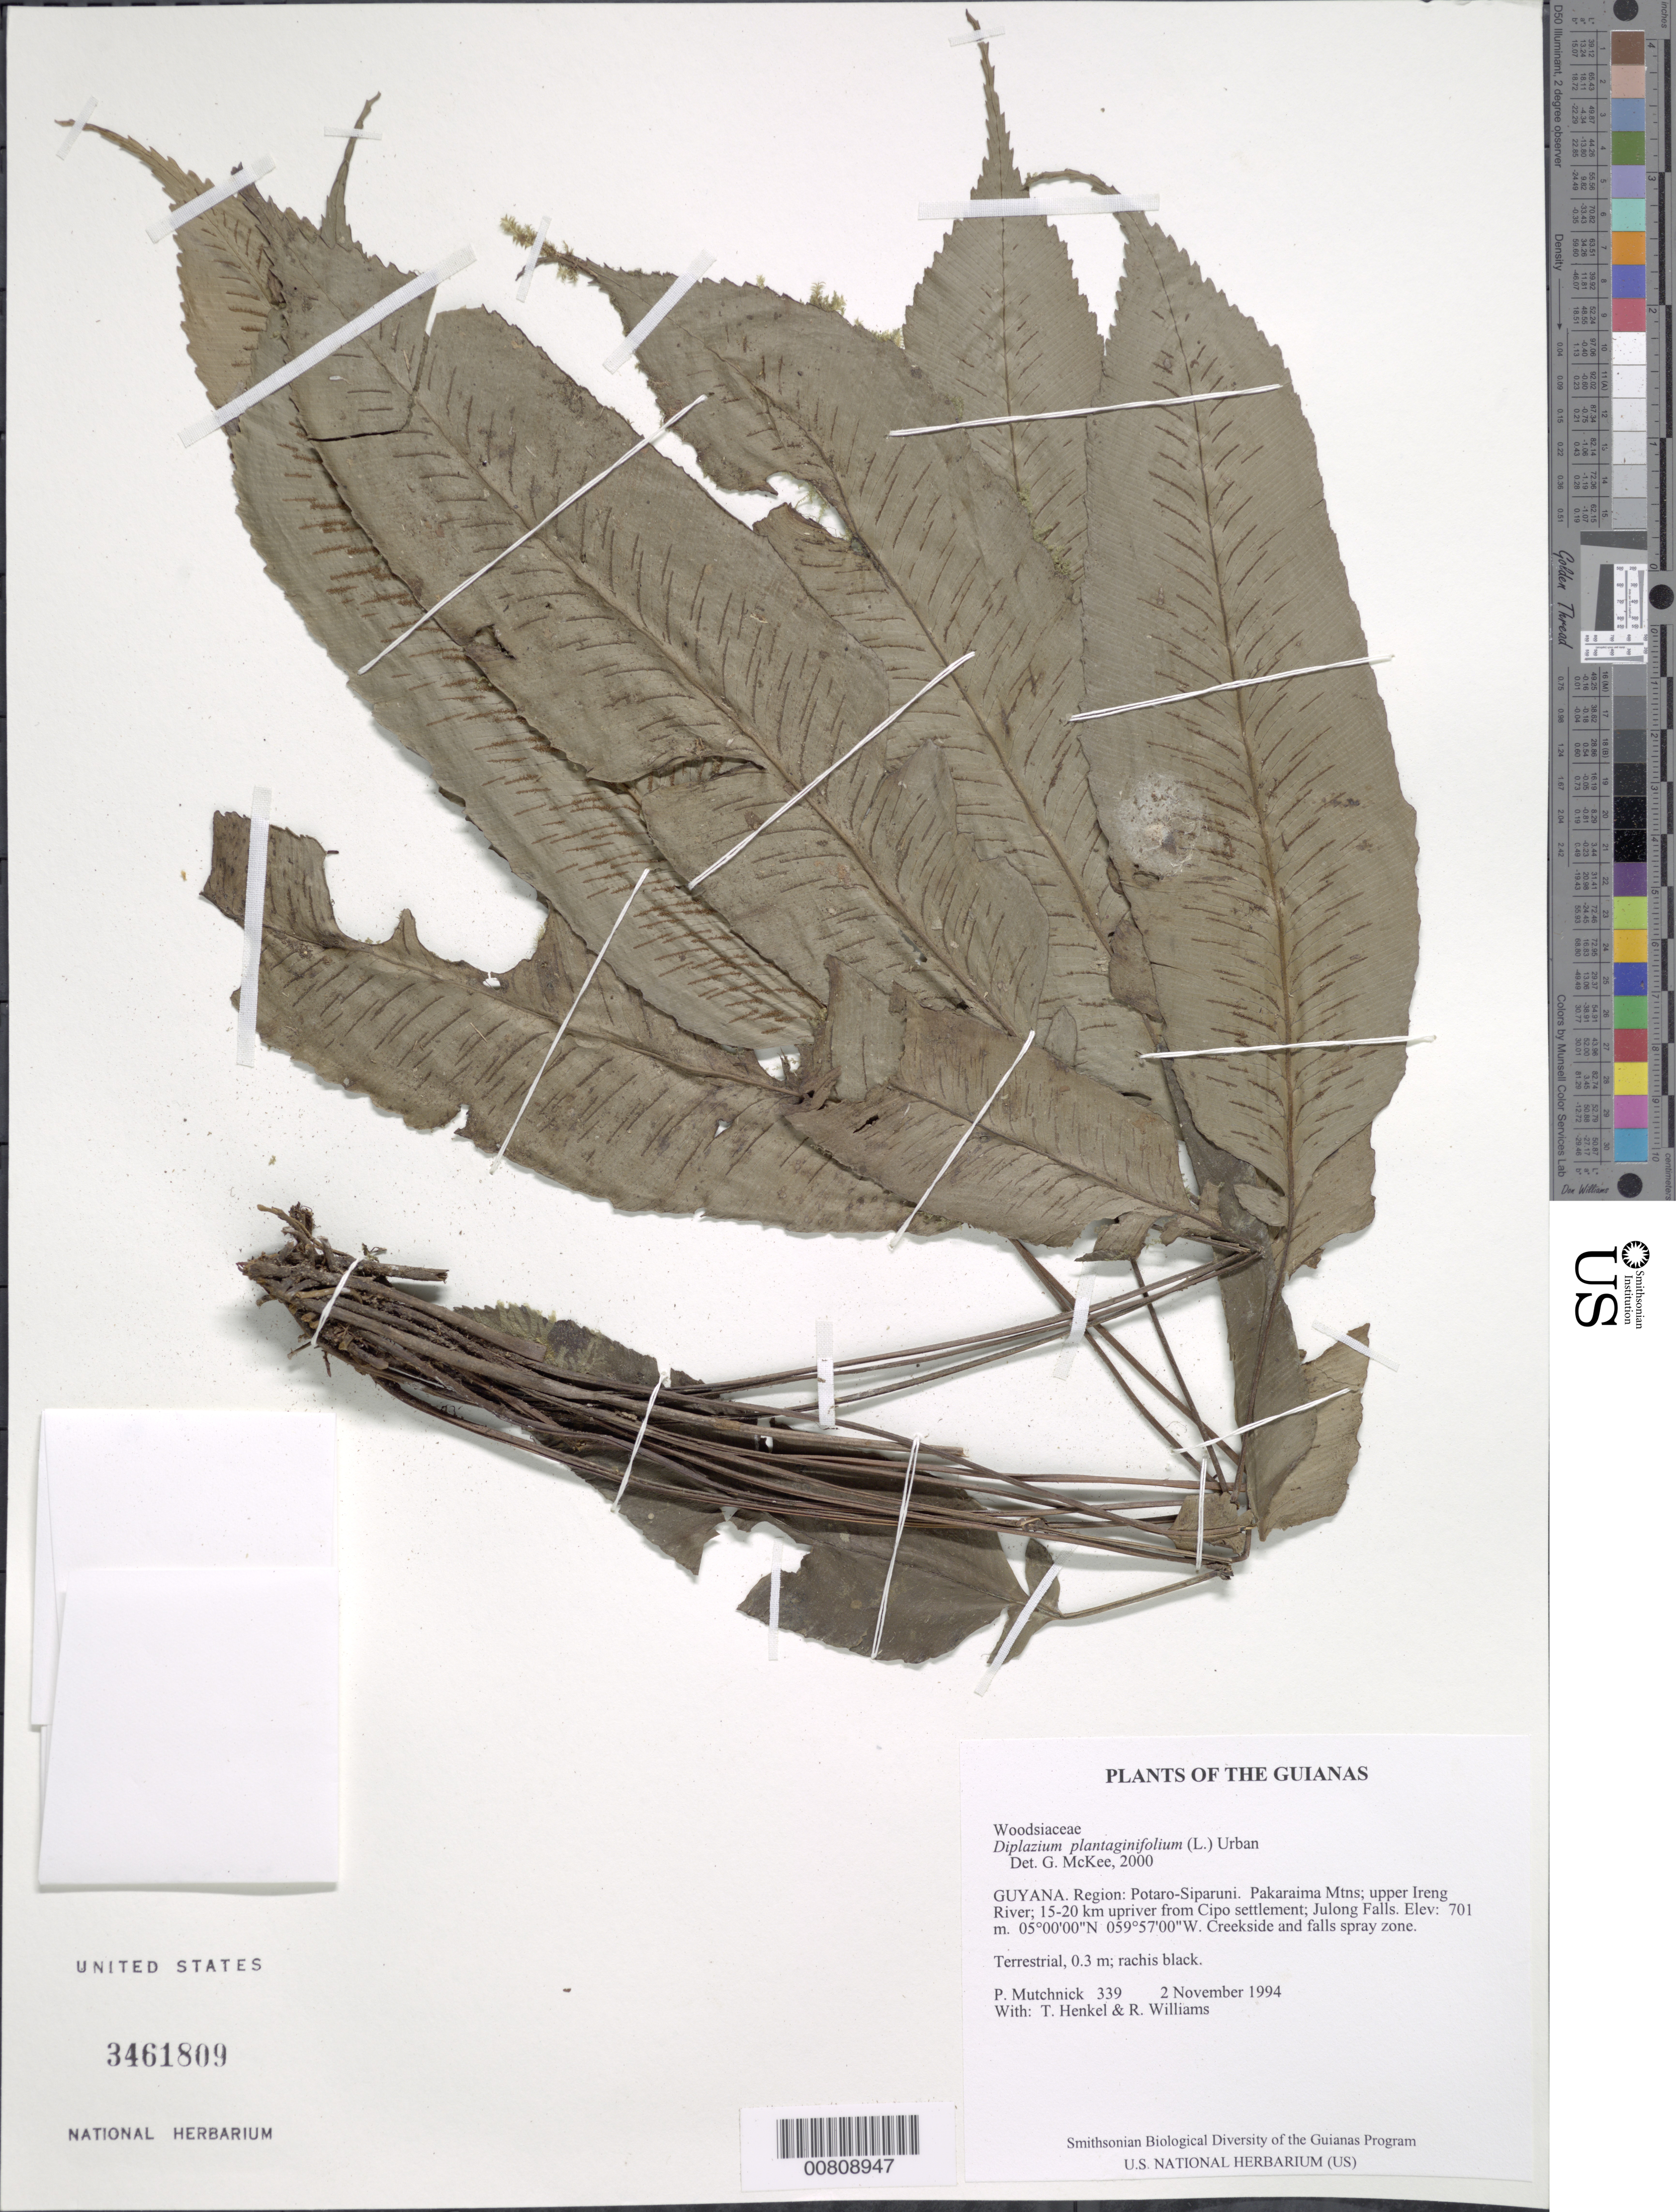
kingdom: Plantae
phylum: Tracheophyta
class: Polypodiopsida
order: Polypodiales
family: Athyriaceae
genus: Diplazium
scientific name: Diplazium plantaginifolium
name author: (L.) Urb.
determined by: McKee, G. S., (US), NMNH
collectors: P. Mutchnick, T. Henkel & R. Williams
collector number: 339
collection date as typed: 2 November 1994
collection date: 1994-11-02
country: Guyana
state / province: Potaro-Siparuni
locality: Pakaraima Mtns; upper Ireng River; 15-20 km upriver from Cipo settlement; Julong Falls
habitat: Creekside and falls spray zone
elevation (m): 701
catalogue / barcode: US 3461809